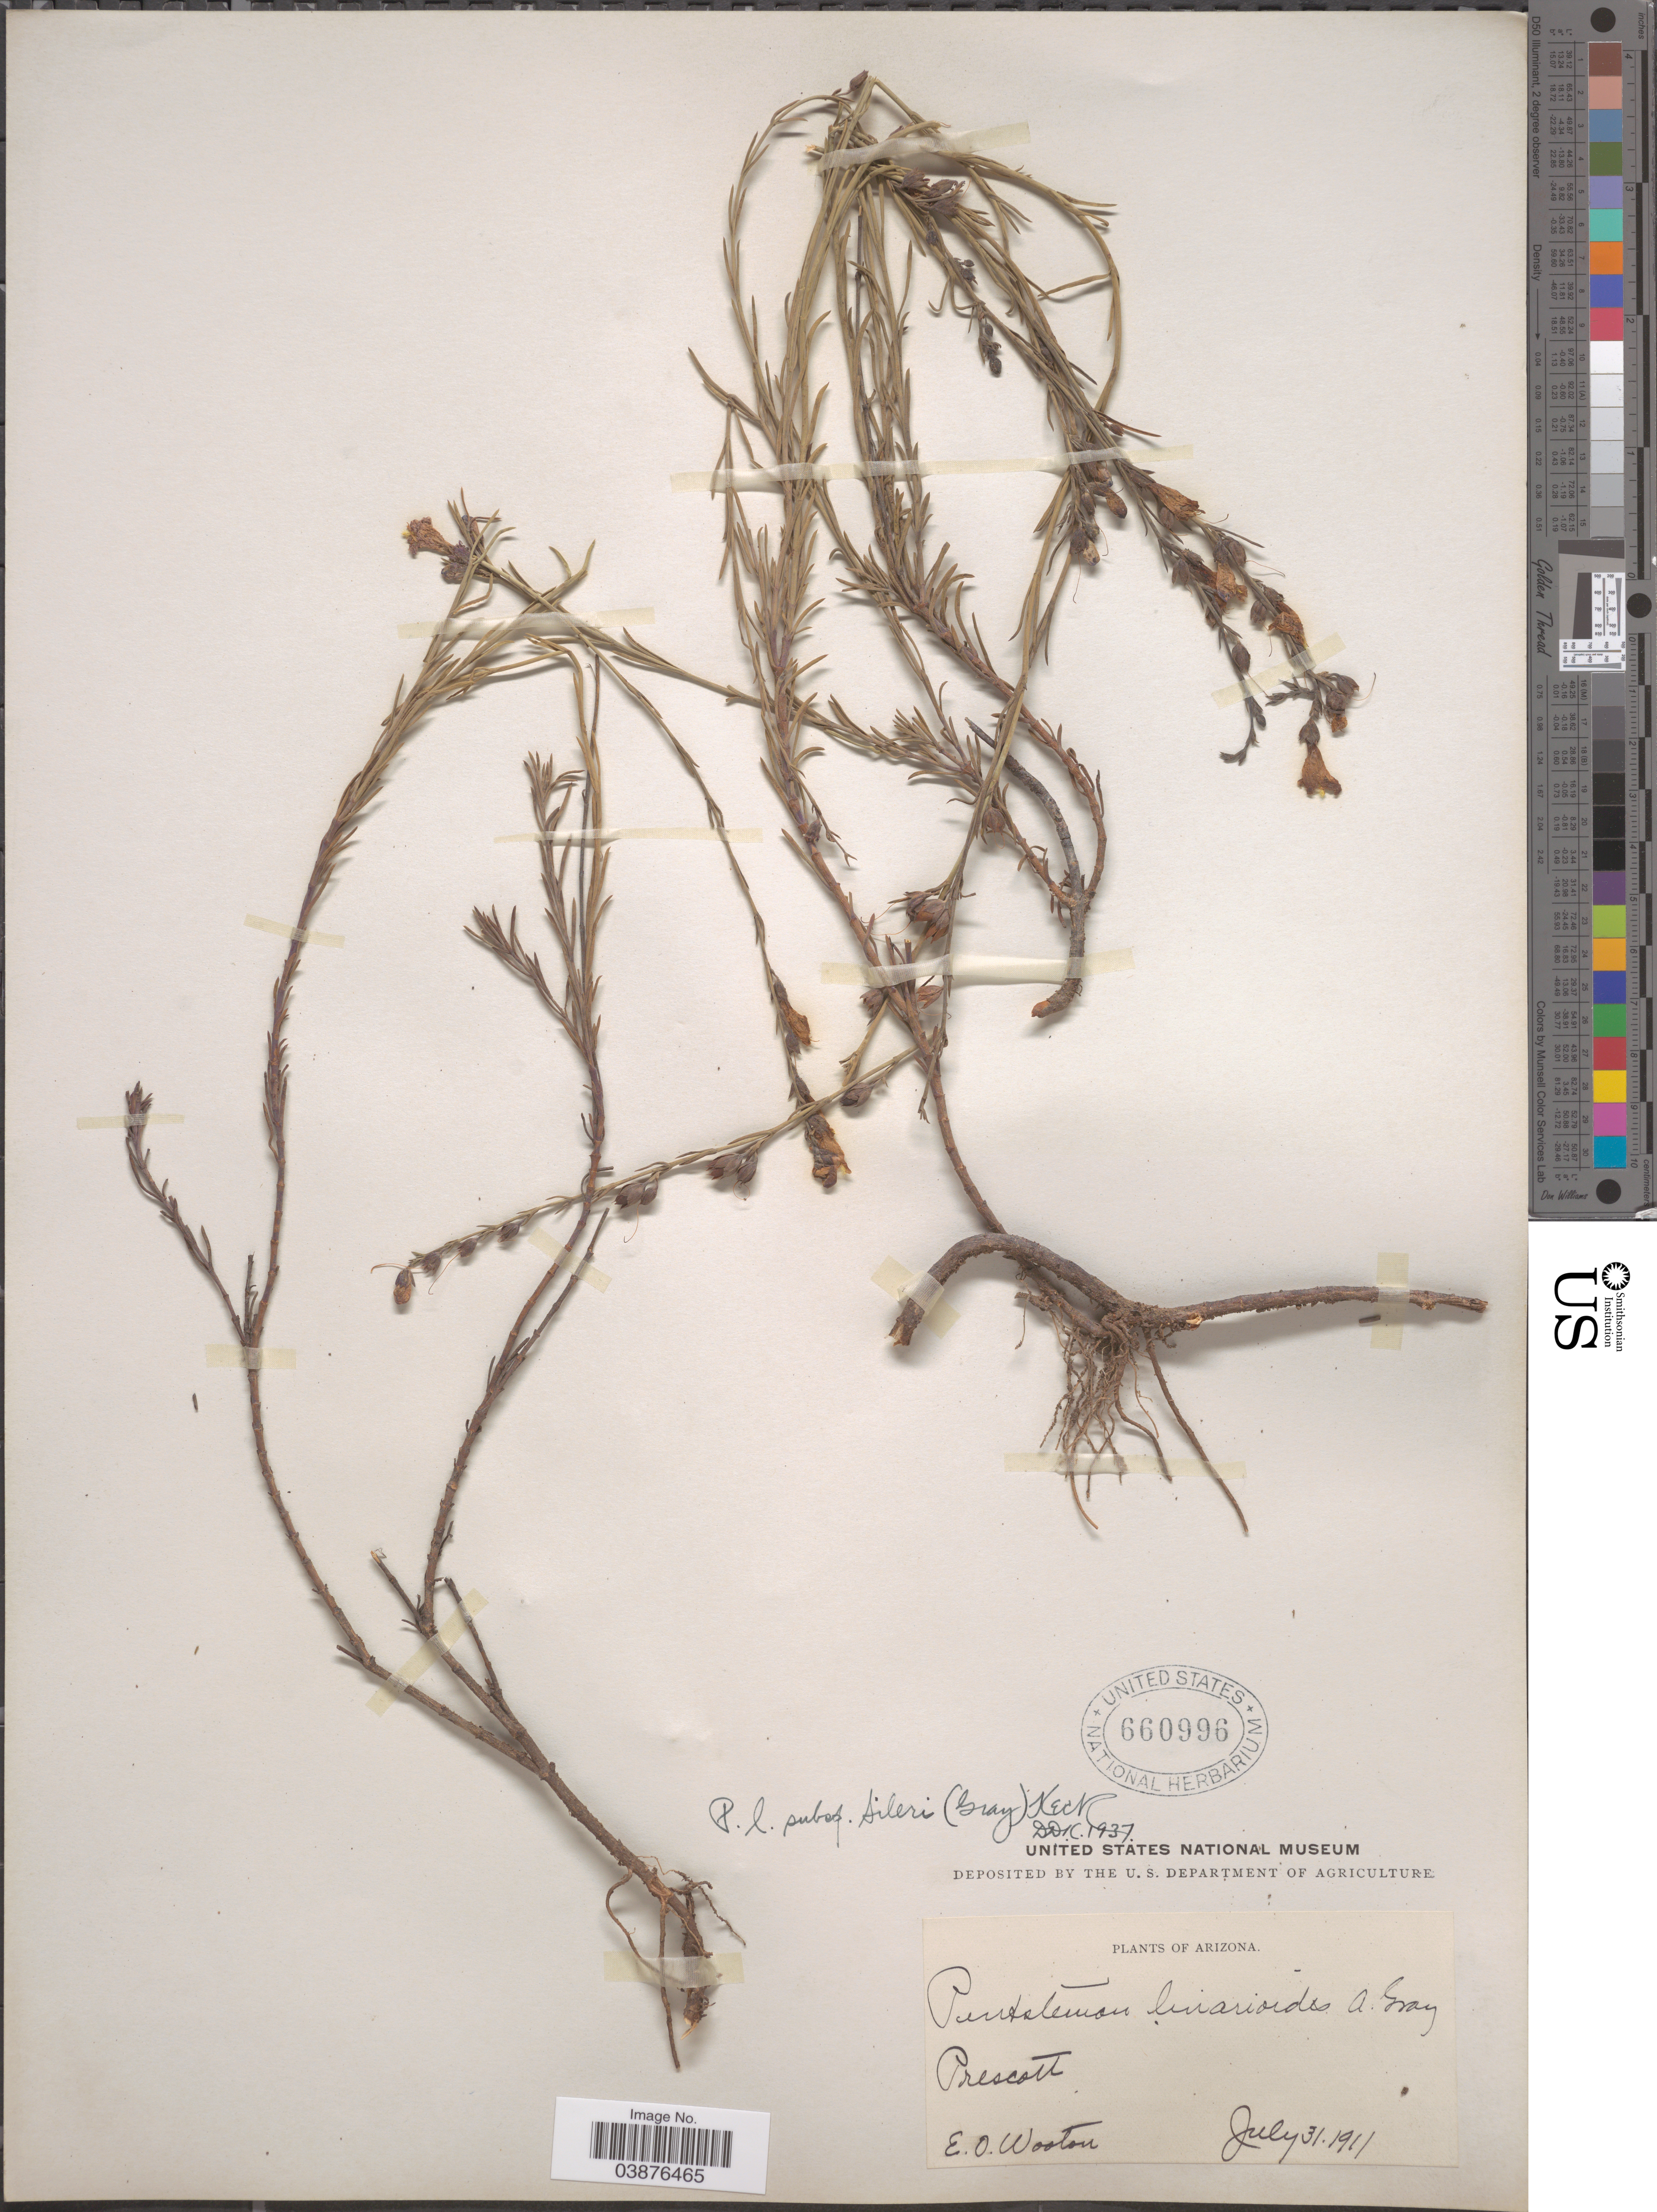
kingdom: Plantae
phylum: Tracheophyta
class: Magnoliopsida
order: Lamiales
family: Plantaginaceae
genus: Penstemon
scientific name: Penstemon linarioides subsp. compactifolius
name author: D.D. Keck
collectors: E. O. Wooton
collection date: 1911-07-31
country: United States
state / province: Arizona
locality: Prescott.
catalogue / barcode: US 660996